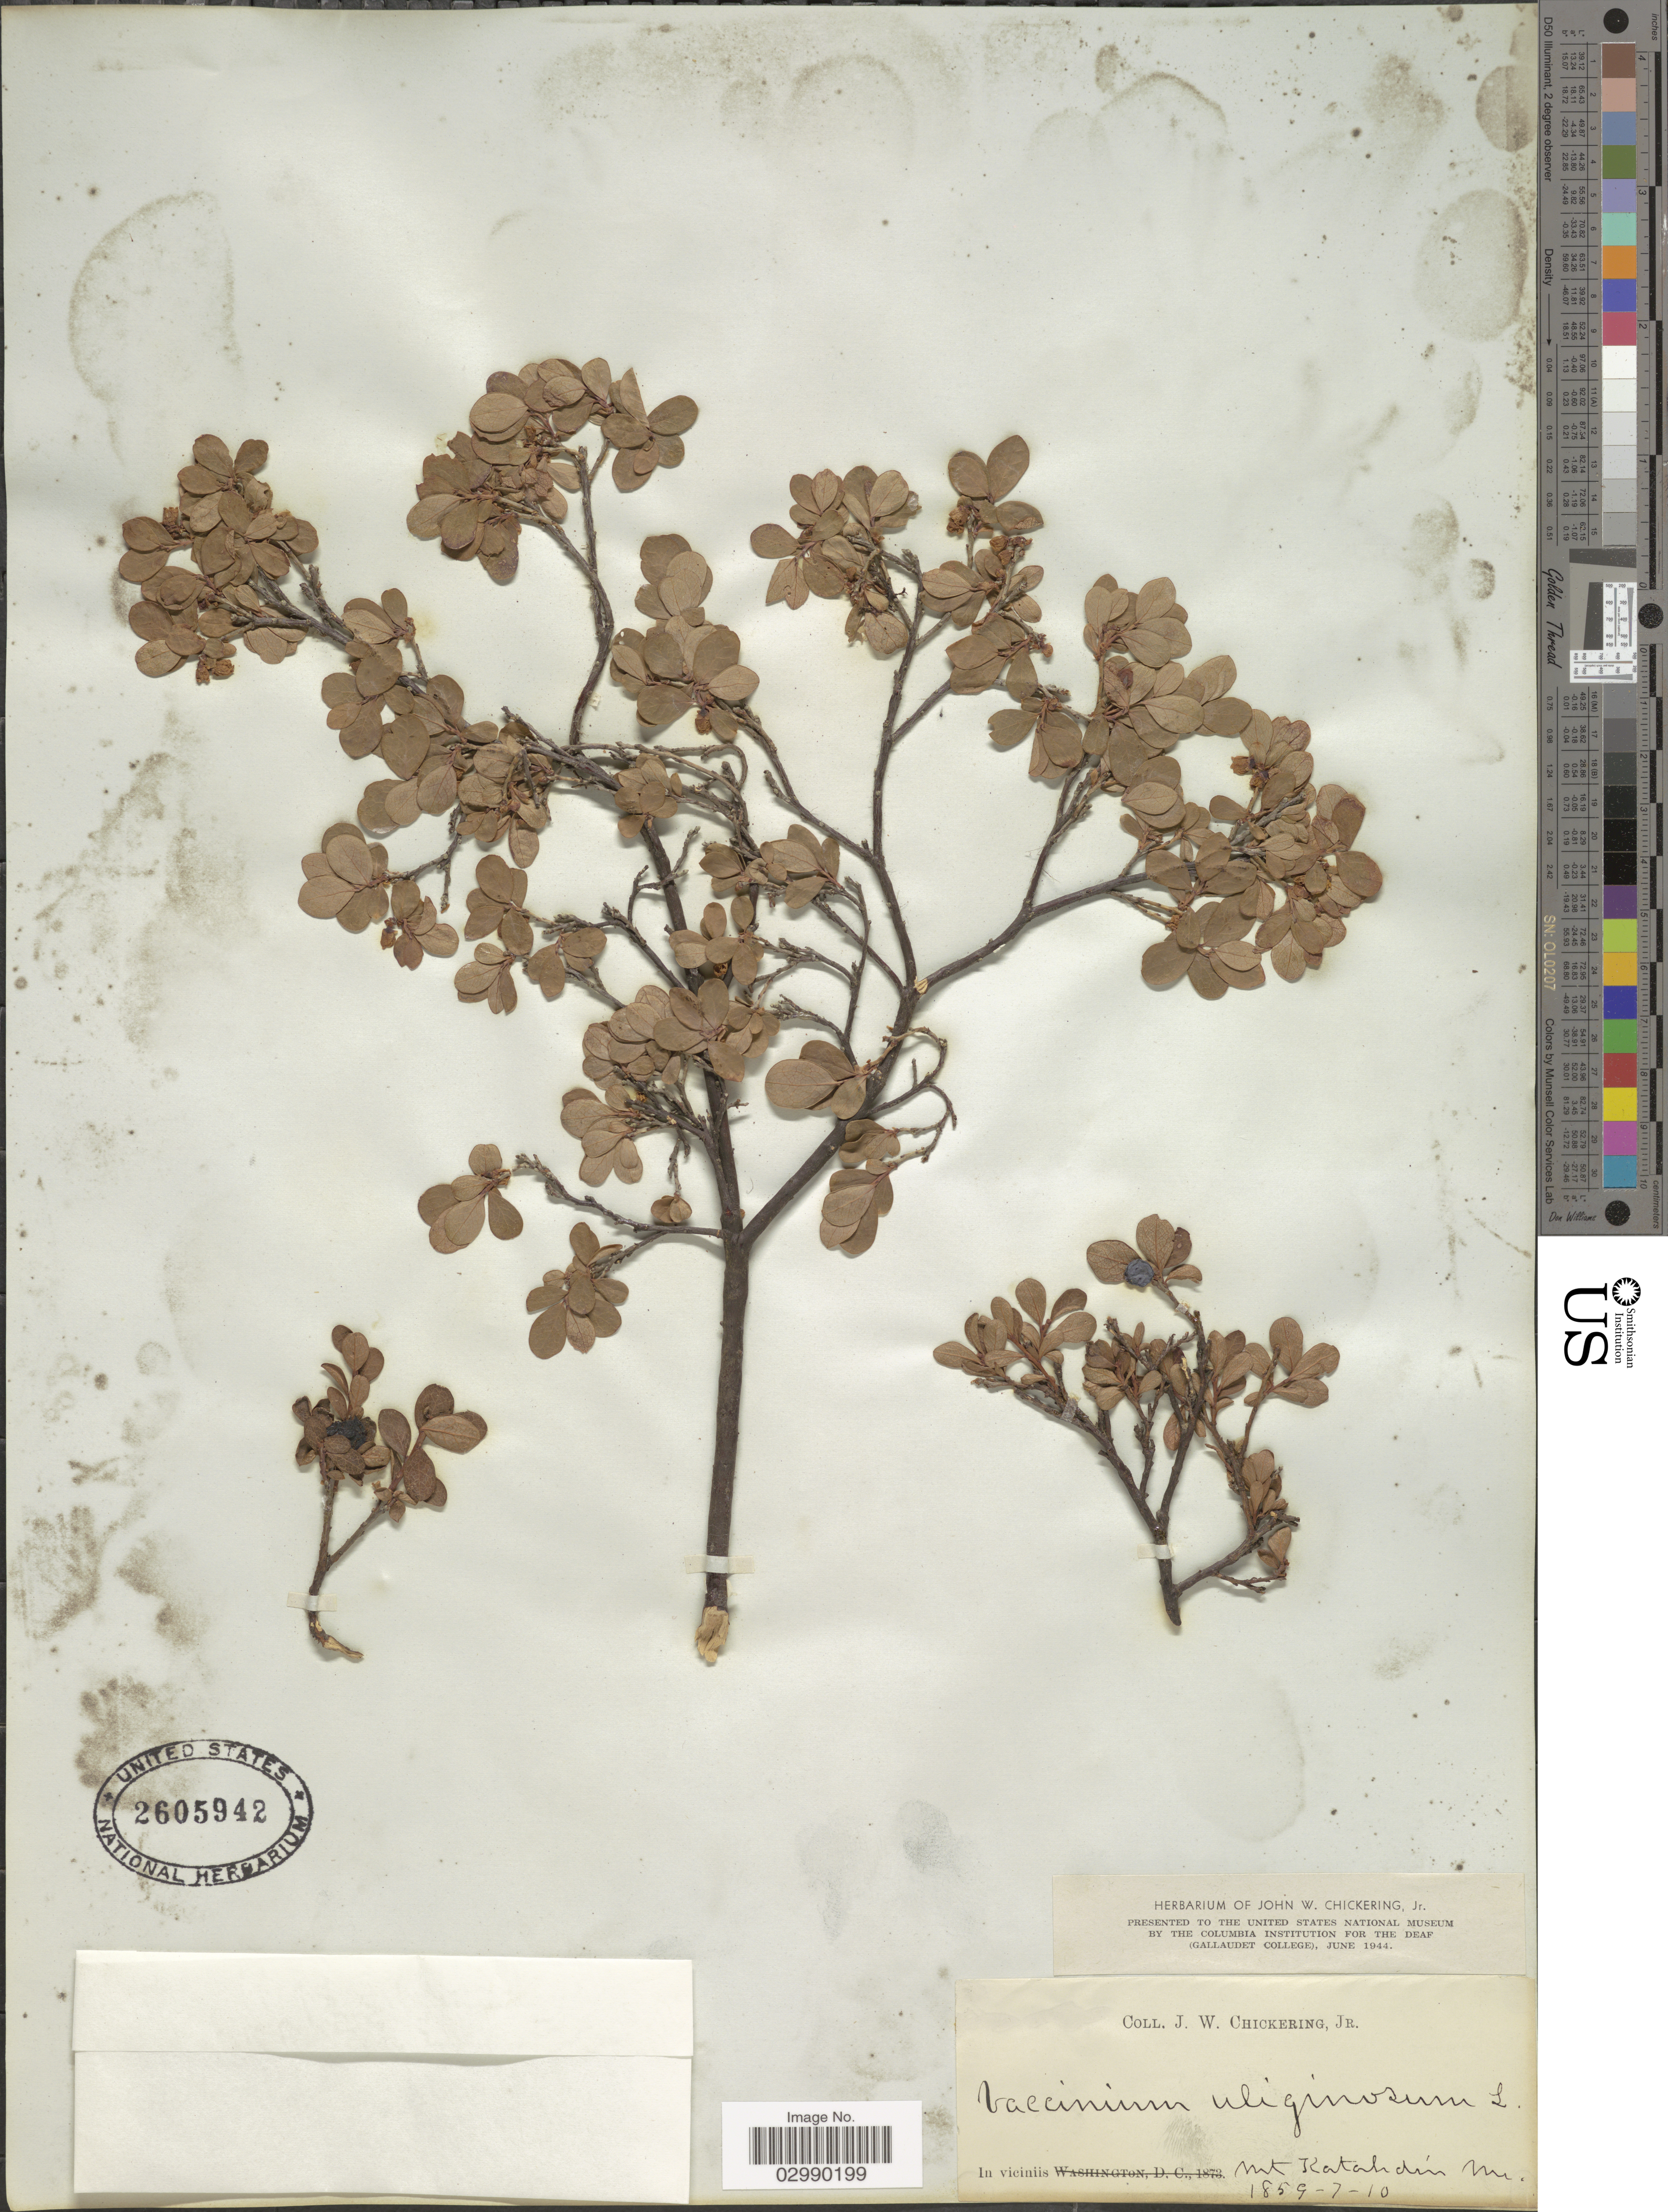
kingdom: Plantae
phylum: Tracheophyta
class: Magnoliopsida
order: Ericales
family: Ericaceae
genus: Vaccinium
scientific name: Vaccinium uliginosum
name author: L.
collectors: J. W. Chickering Jr.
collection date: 1859-10-07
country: United States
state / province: Maine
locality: In viciniis Mt Katahdin.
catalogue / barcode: US 2605942